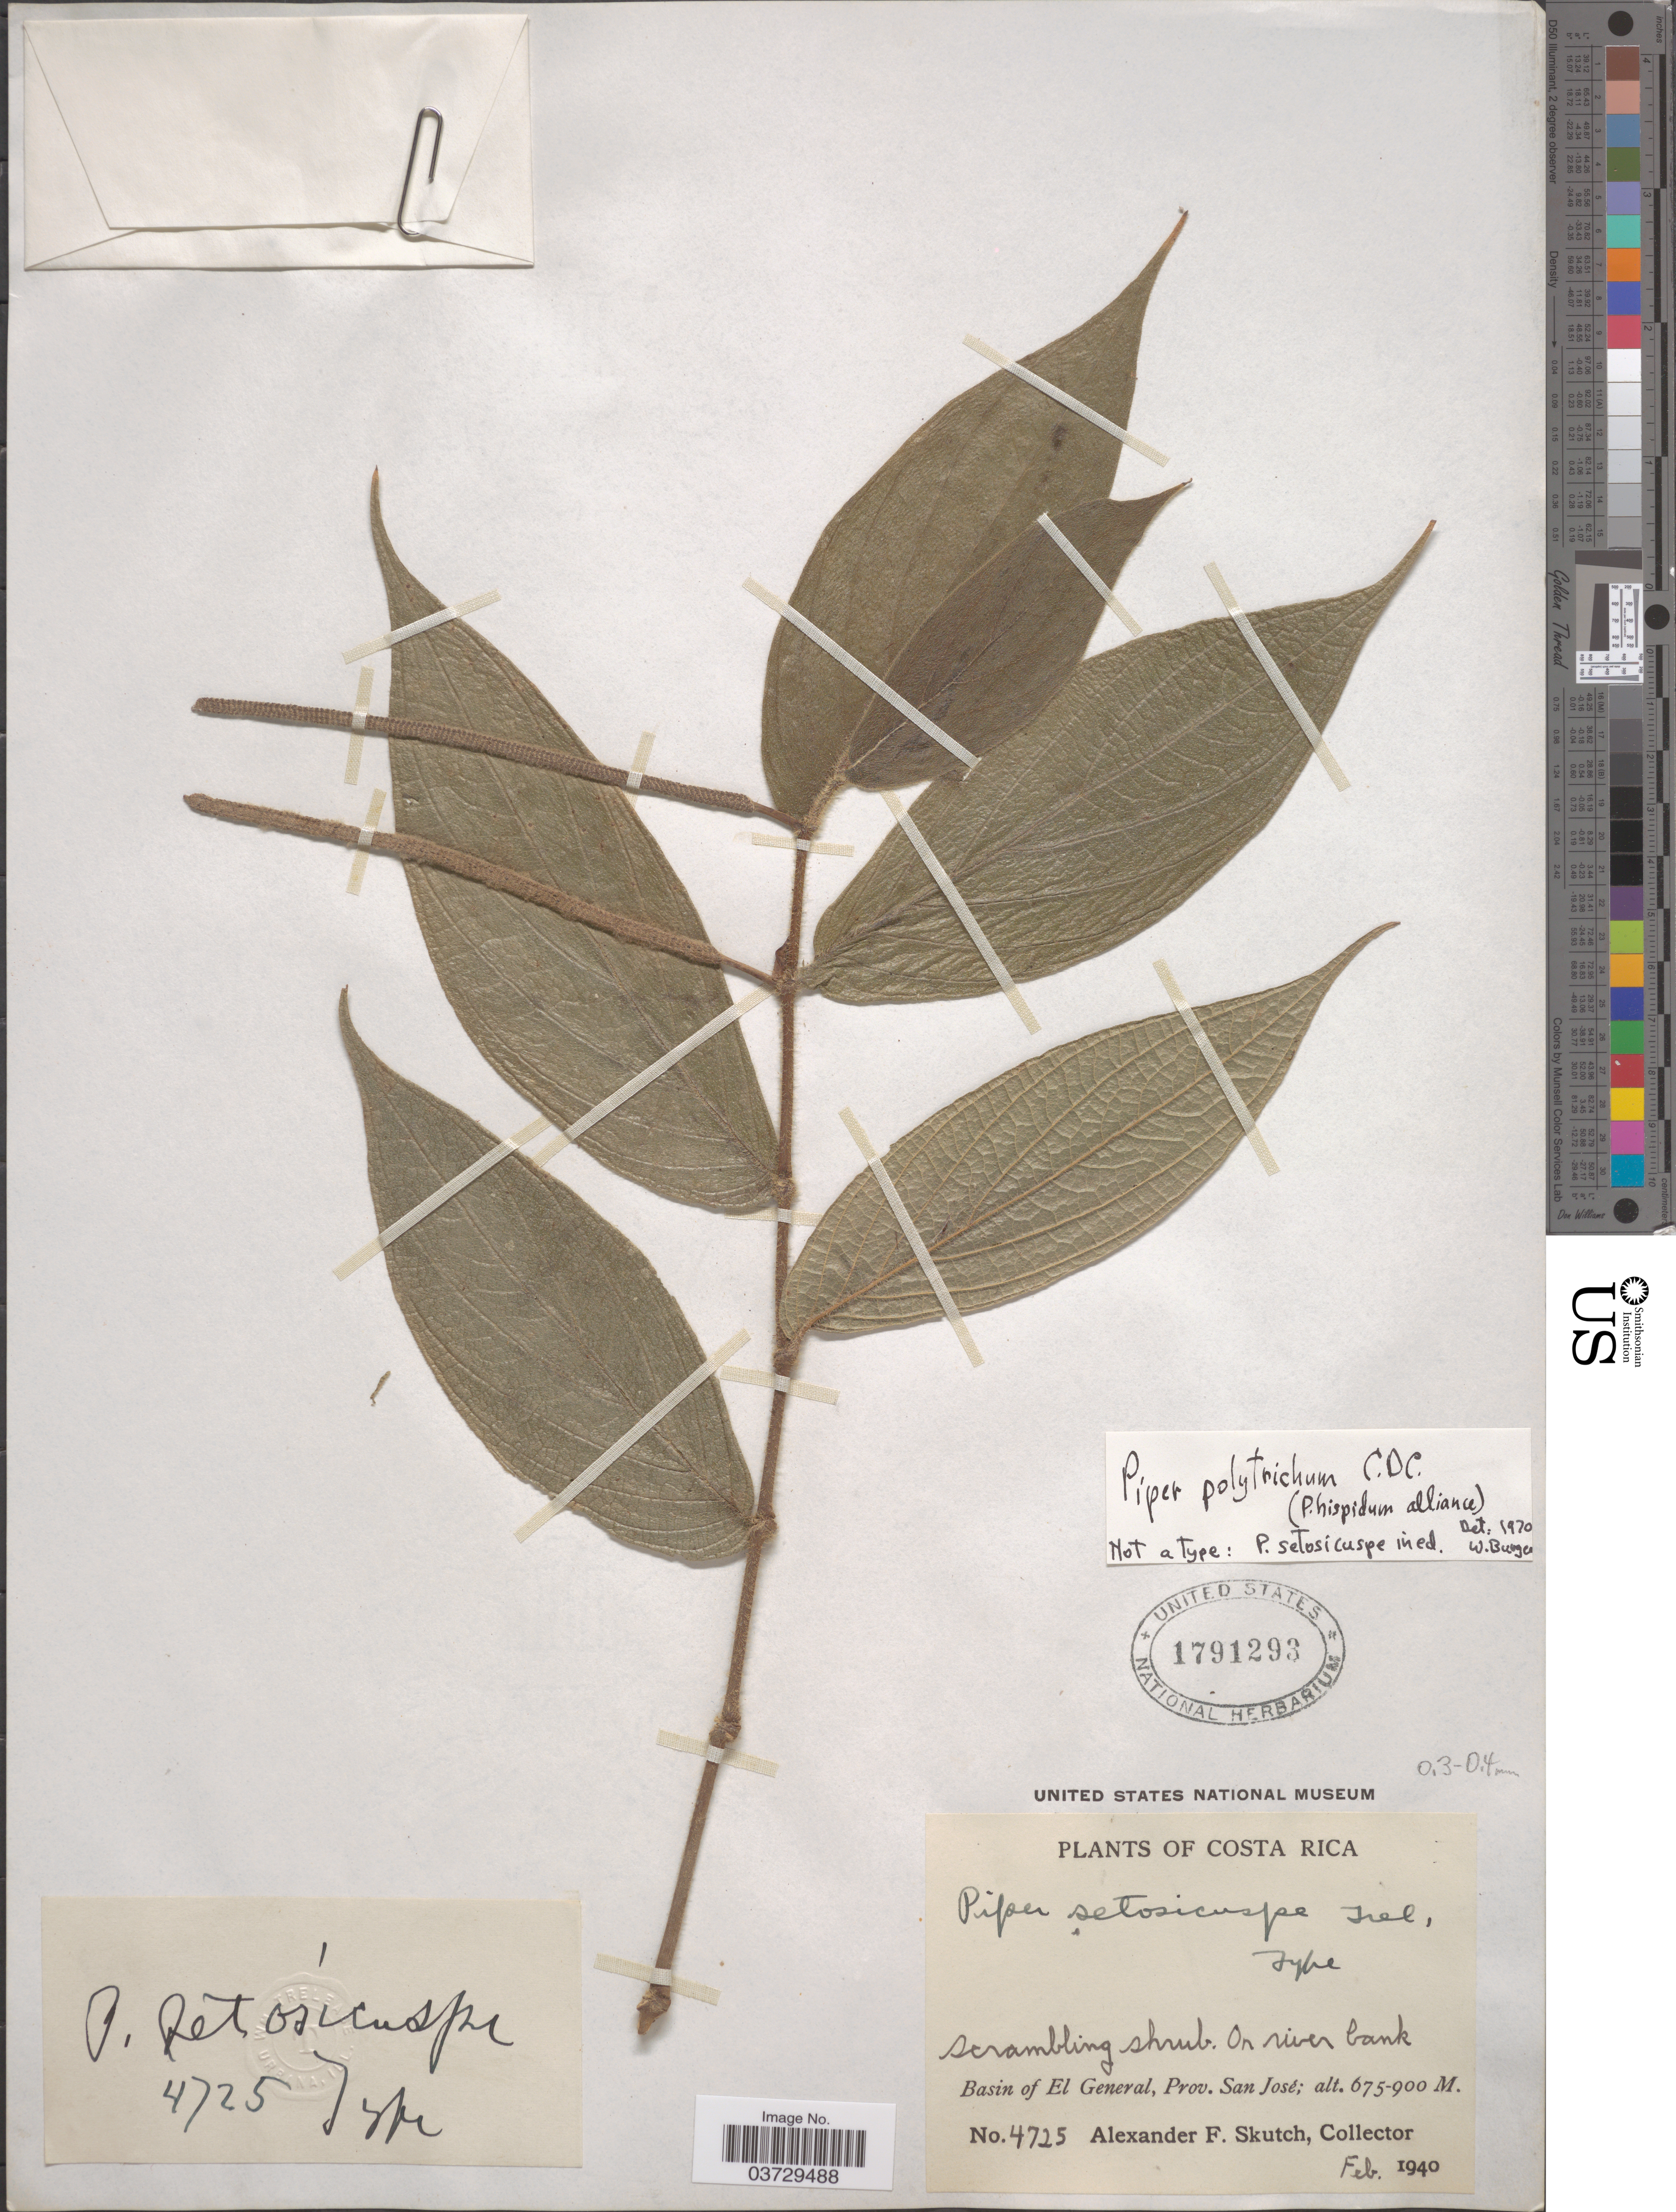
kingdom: Plantae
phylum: Tracheophyta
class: Magnoliopsida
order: Piperales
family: Piperaceae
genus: Piper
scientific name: Piper polytrichum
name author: C. DC.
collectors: A. F. Skutch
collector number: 4725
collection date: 1940-02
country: Costa Rica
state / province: San José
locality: Basin of El General.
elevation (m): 675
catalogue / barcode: US 1791293